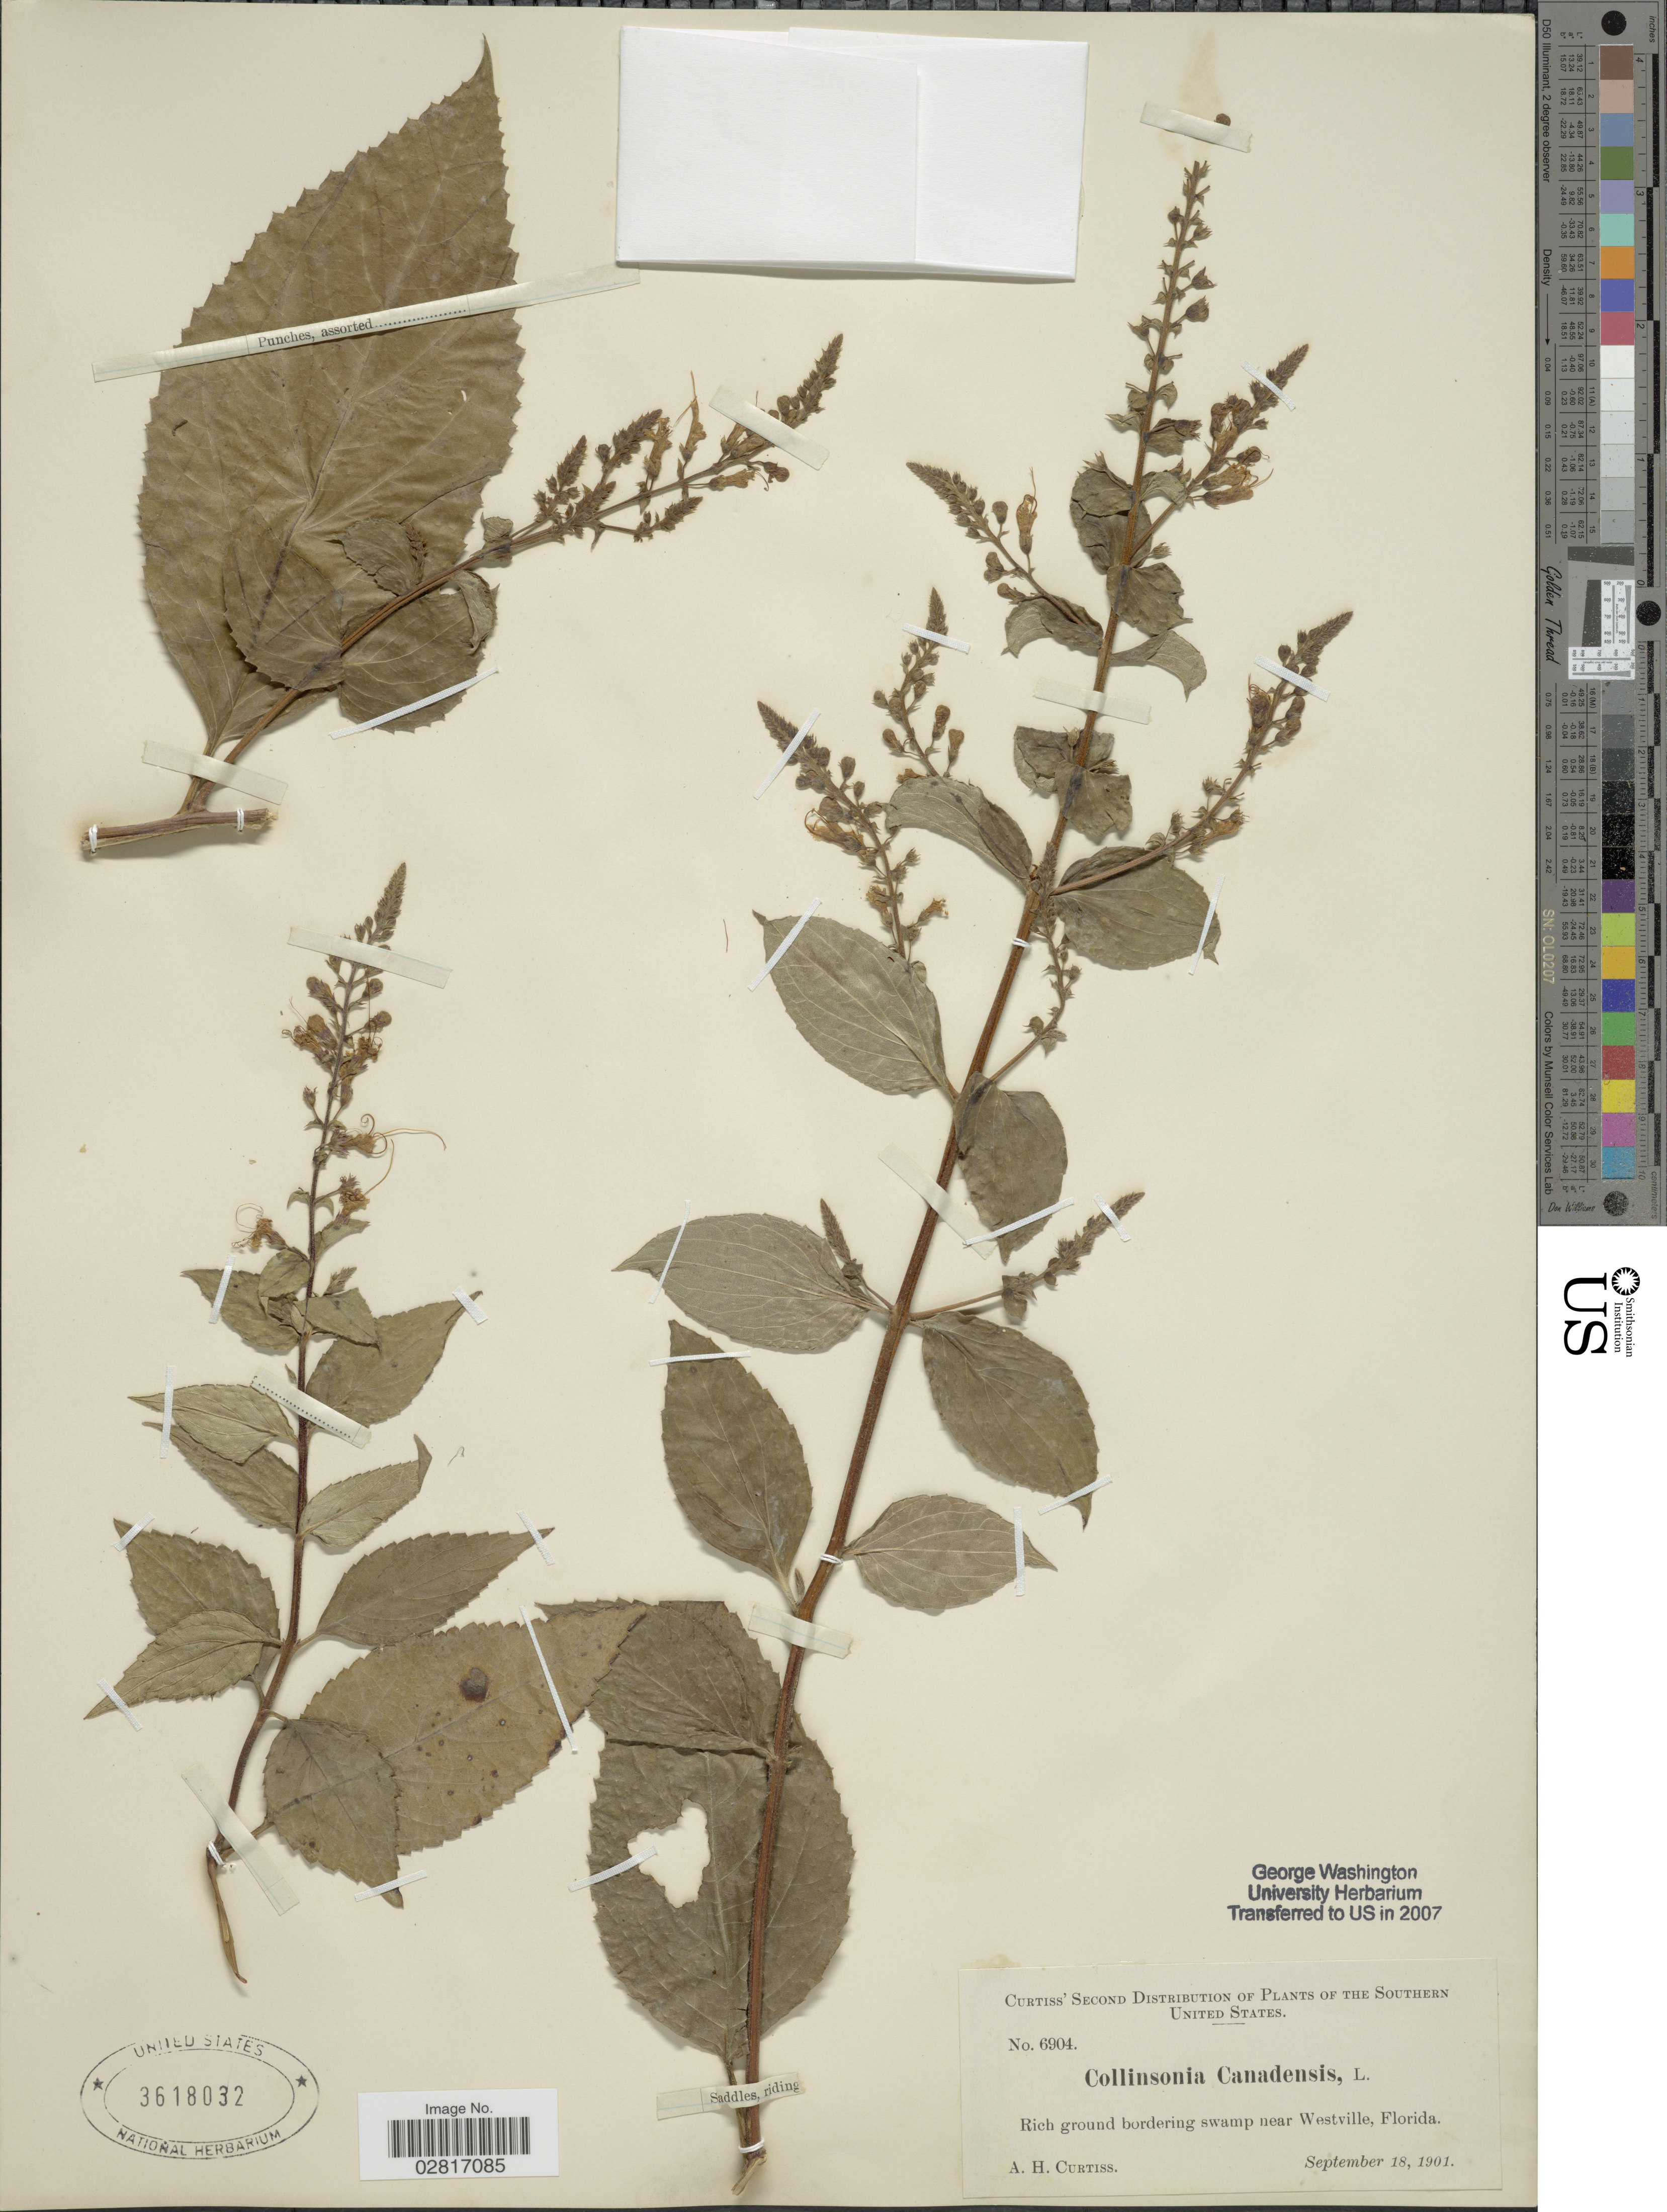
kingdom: Plantae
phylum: Tracheophyta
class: Magnoliopsida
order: Lamiales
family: Lamiaceae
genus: Collinsonia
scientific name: Collinsonia canadensis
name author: L.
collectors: A. H. Curtiss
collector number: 6904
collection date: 1901-09-18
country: United States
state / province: Florida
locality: Southern United States, Rich ground bordering swamp near Westville.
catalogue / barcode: US 3618032